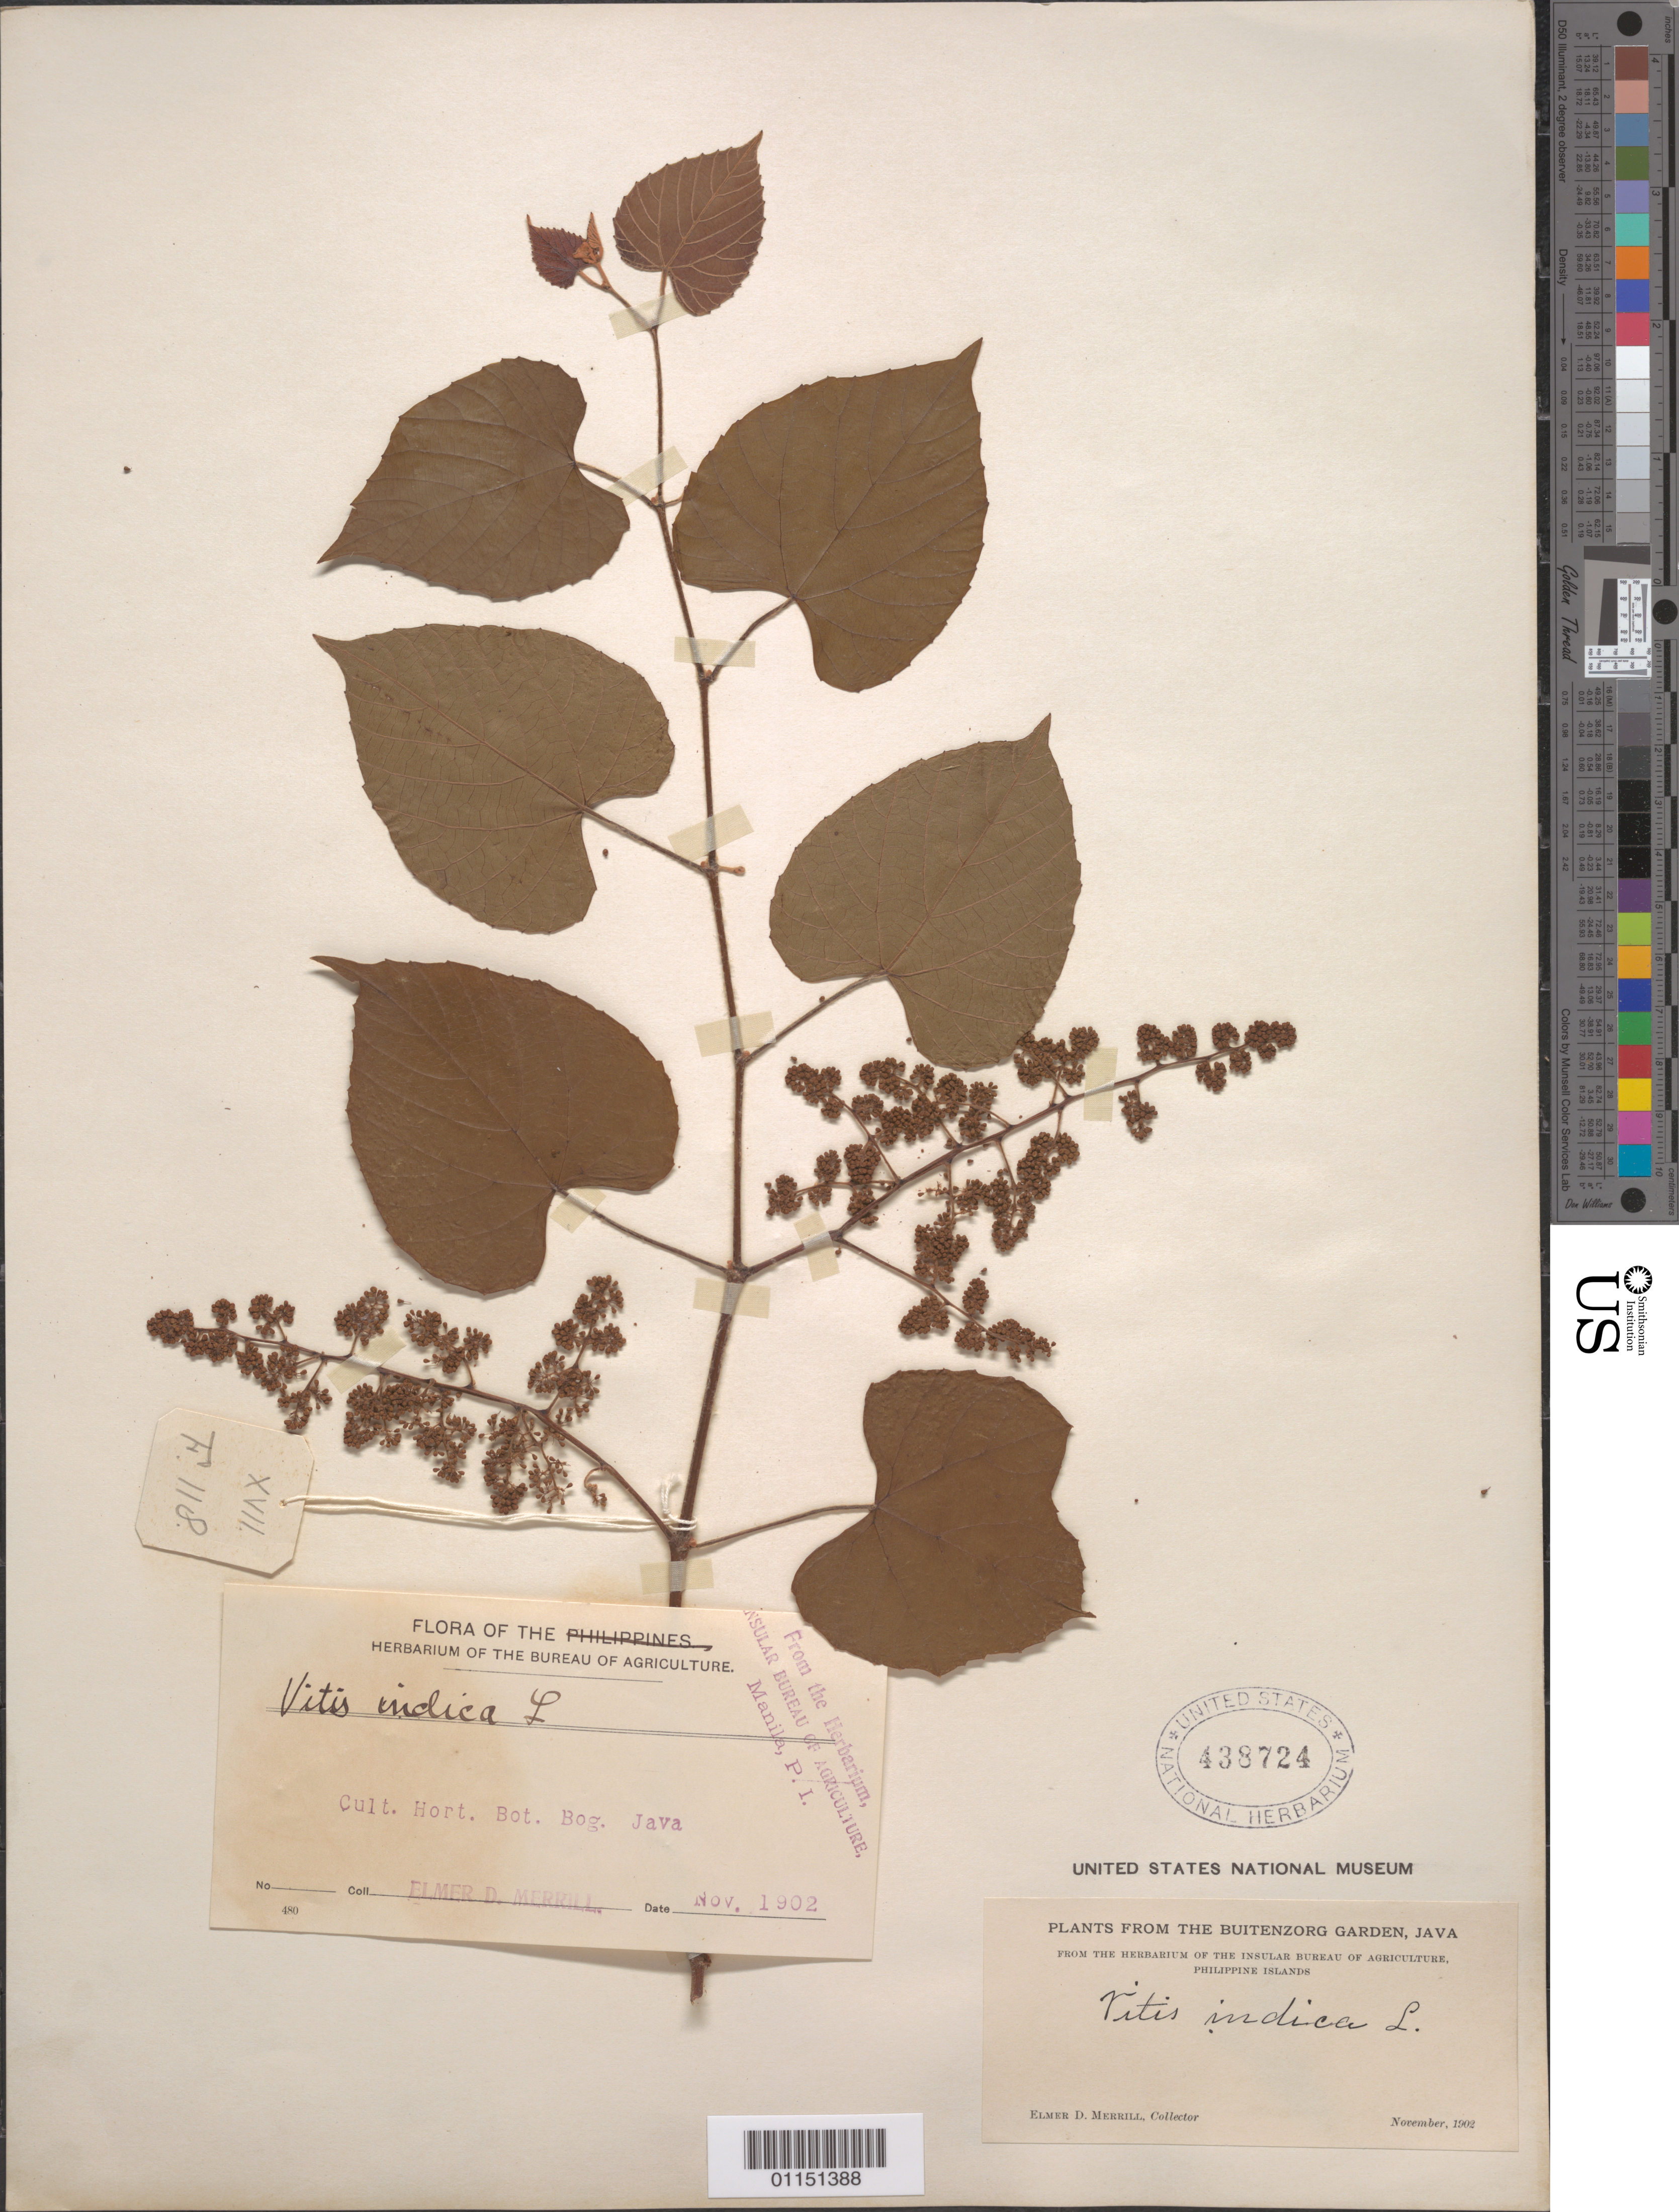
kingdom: Plantae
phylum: Tracheophyta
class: Magnoliopsida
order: Vitales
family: Vitaceae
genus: Vitis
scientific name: Vitis indica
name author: L.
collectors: E. D. Merrill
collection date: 1902-11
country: Indonesia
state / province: Java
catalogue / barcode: US 438724